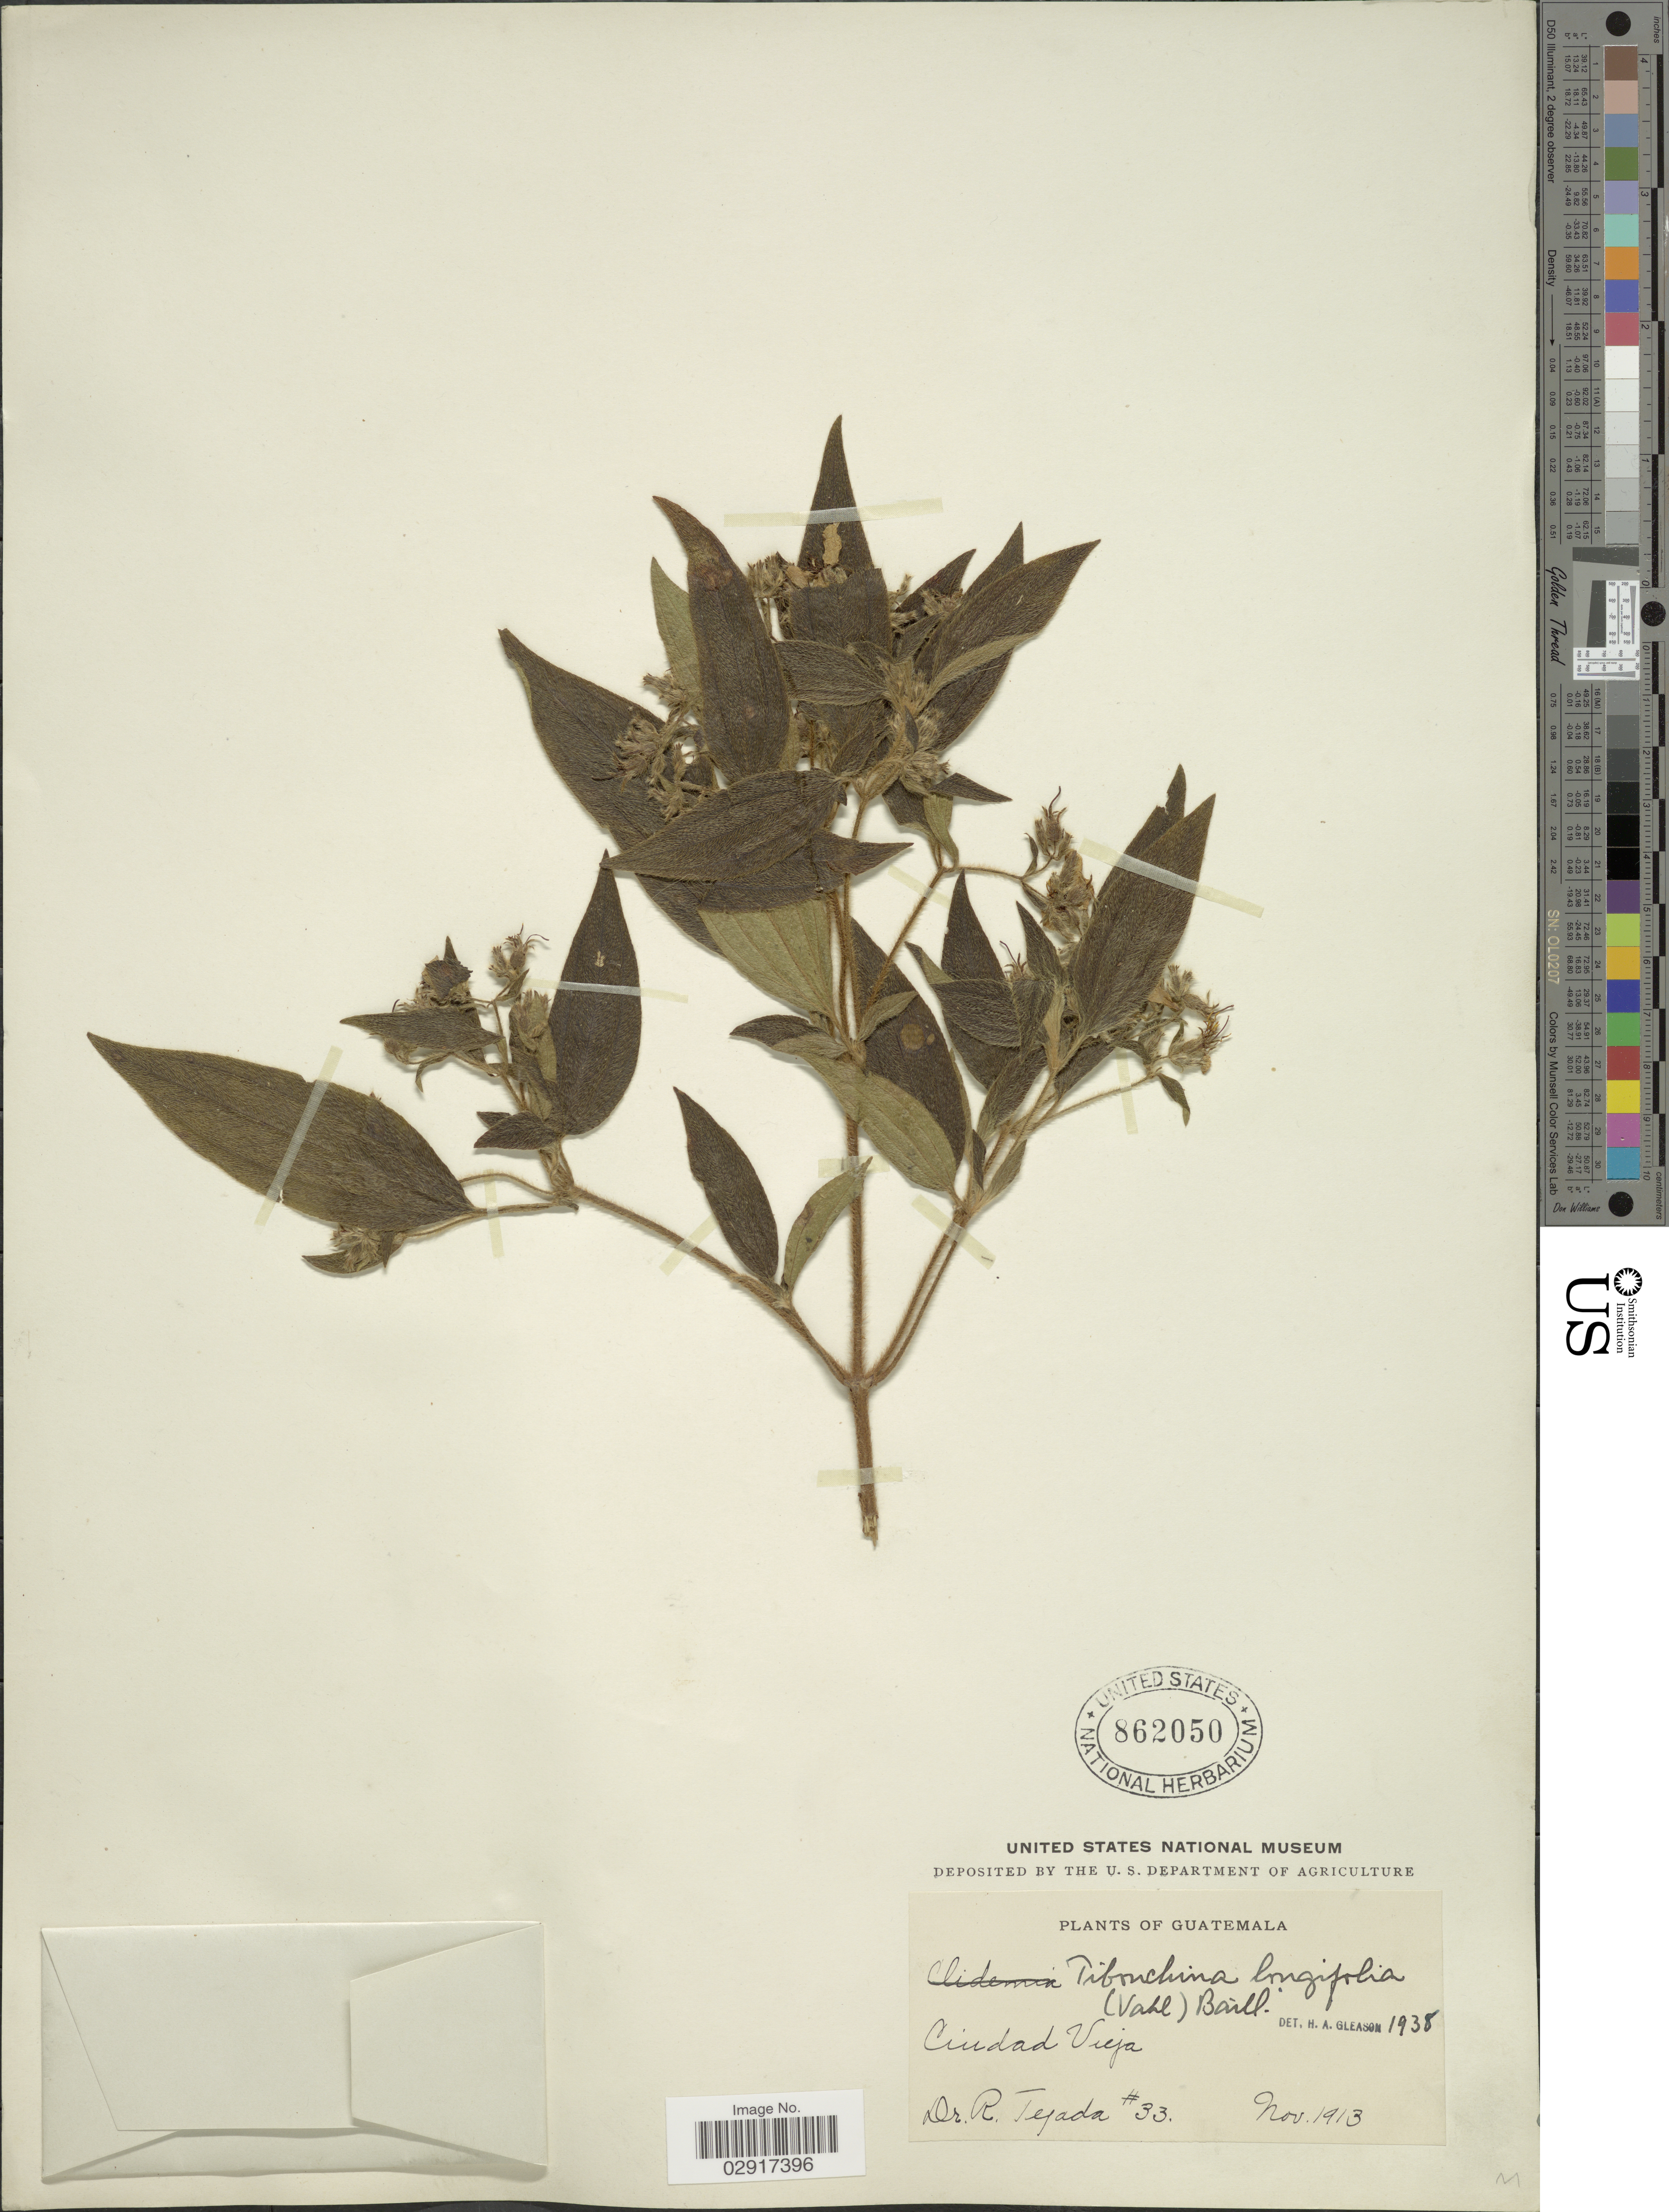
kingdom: Plantae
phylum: Tracheophyta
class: Magnoliopsida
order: Myrtales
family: Melastomataceae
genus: Chaetogastra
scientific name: Chaetogastra longifolia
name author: (Vahl) DC.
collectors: R. Tejada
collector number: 33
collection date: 1913-11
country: Guatemala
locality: Ciudad Vieja.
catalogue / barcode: US 862050